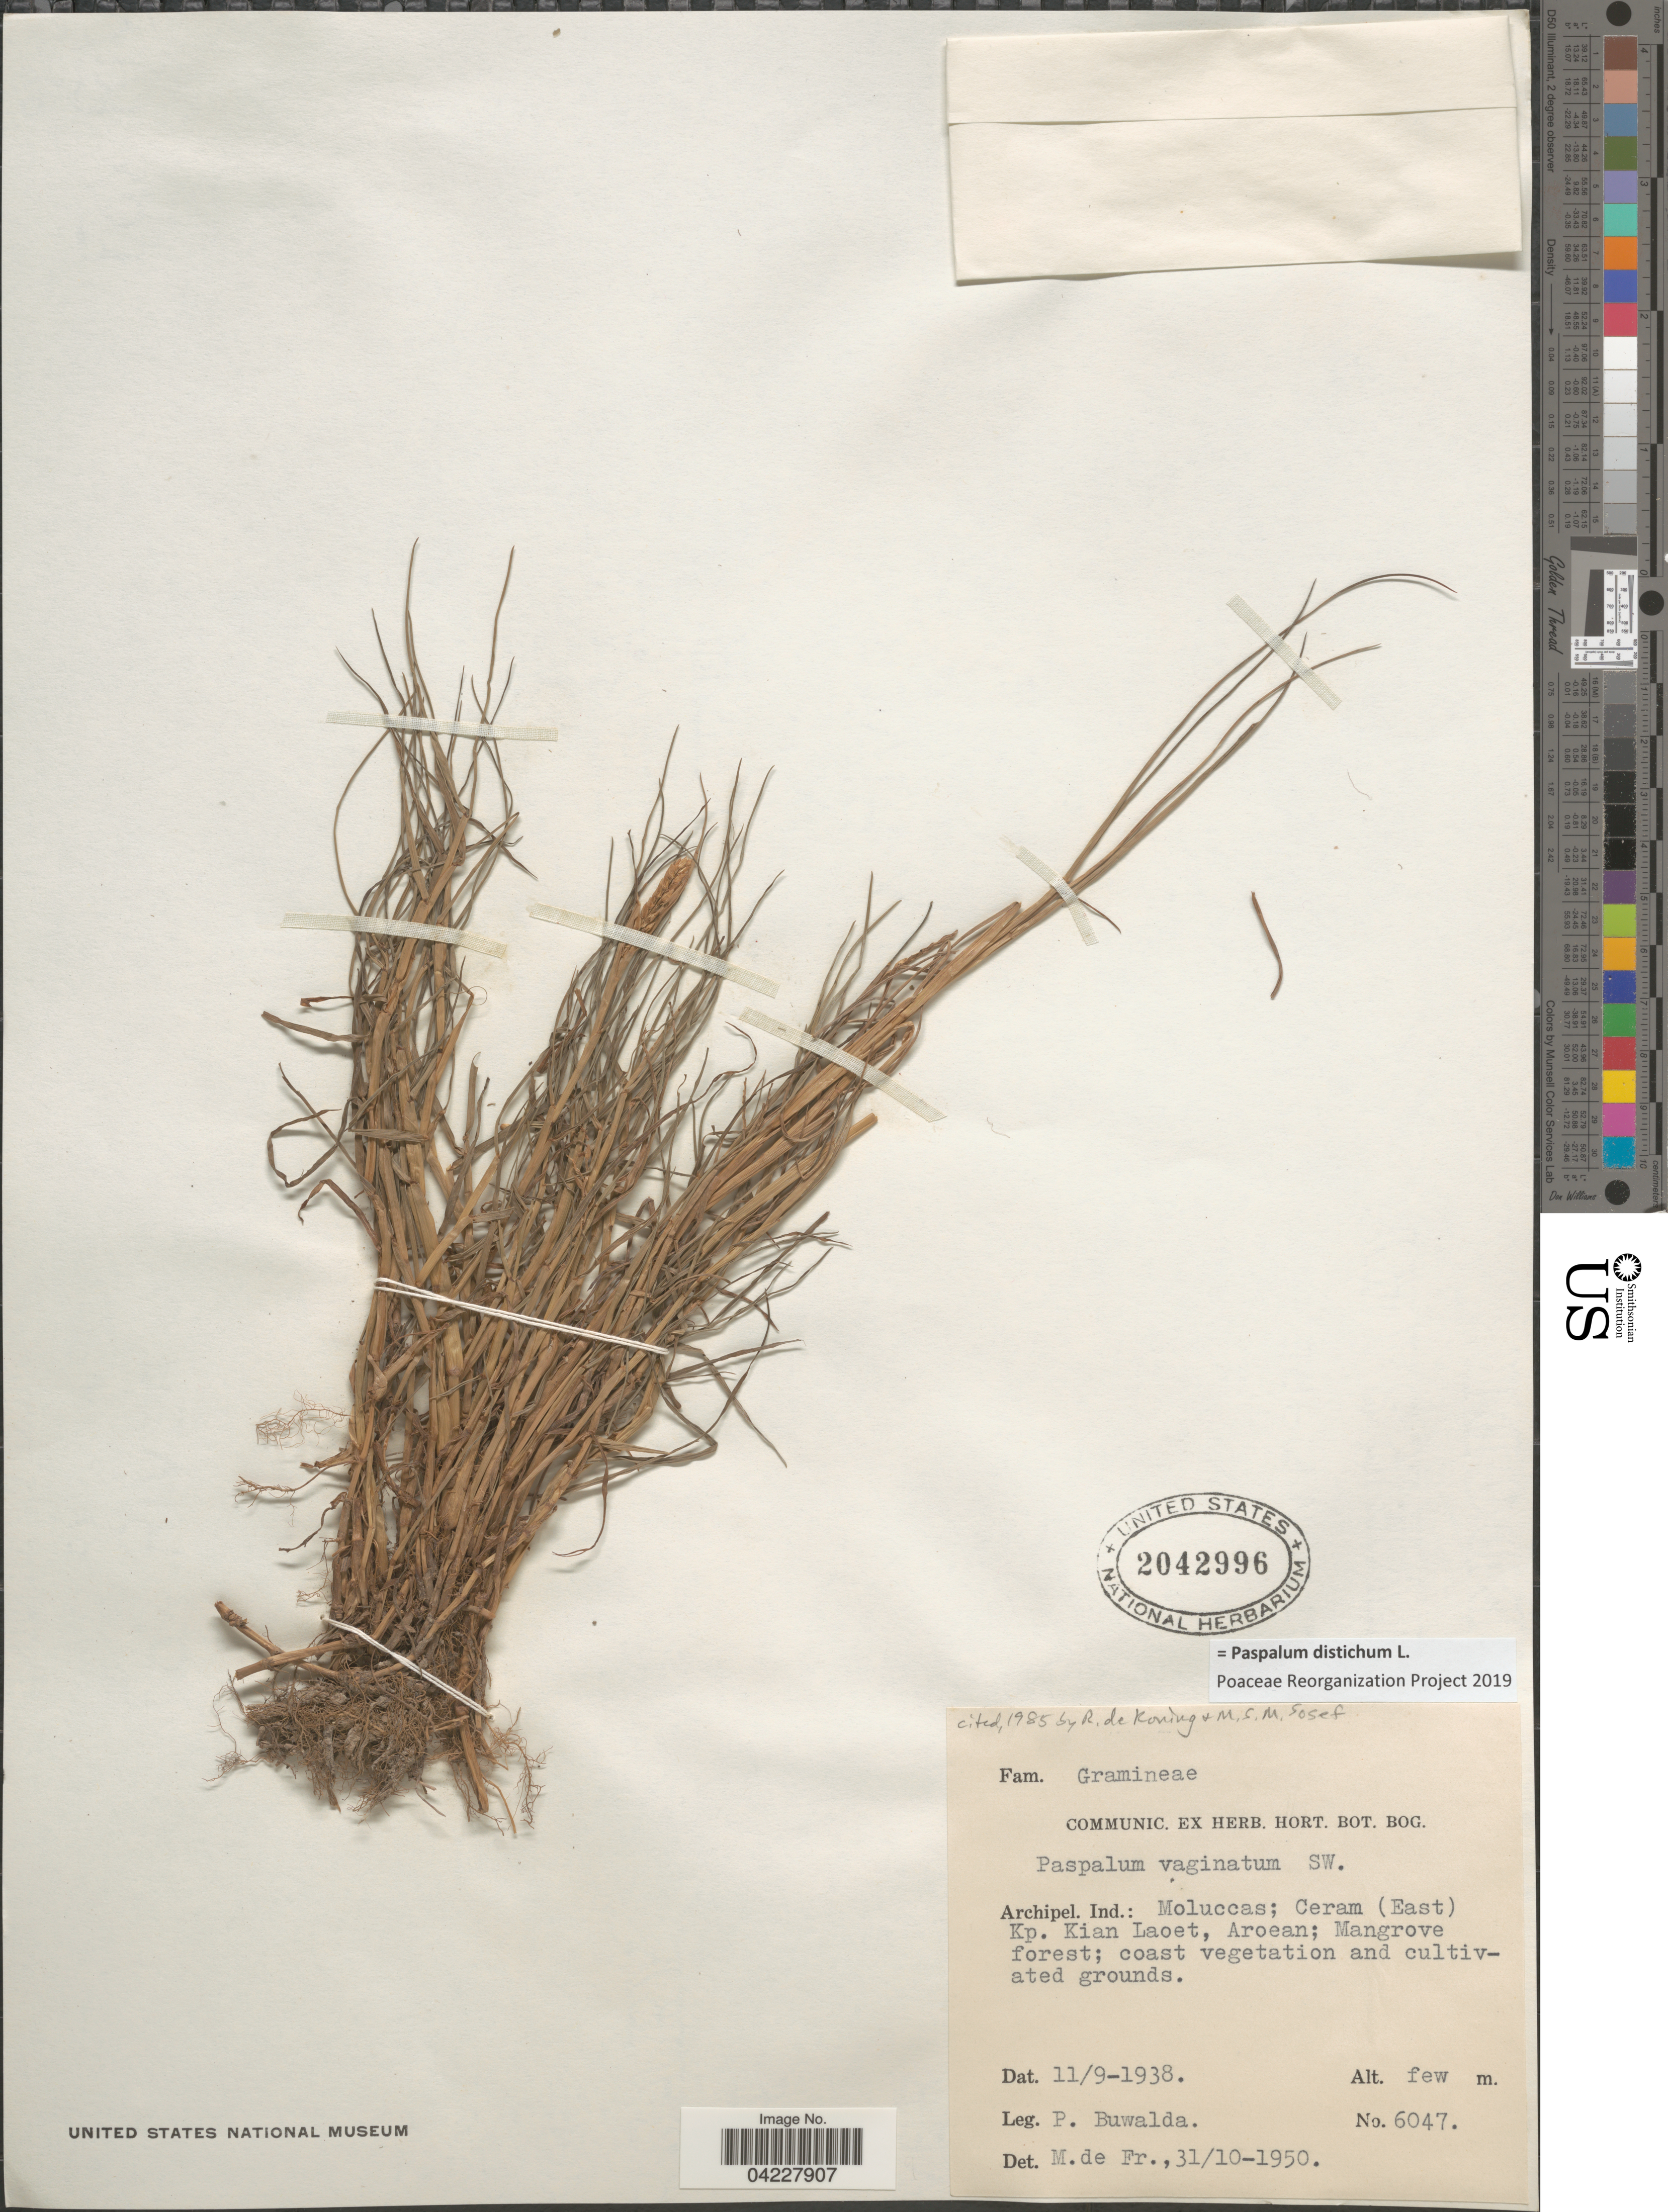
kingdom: Plantae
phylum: Tracheophyta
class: Liliopsida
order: Poales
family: Poaceae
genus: Paspalum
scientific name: Paspalum distichum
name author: L.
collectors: P. Buwalda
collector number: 6047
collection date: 1938-09-11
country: Indonesia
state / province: Maluku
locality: Archipel. Ind.: Moluccas; Ceram (Esat) Kp. Kian Laoet, Aroean; Mangrove forest; coast vegetation and cultivated grounds.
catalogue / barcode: US 2042996